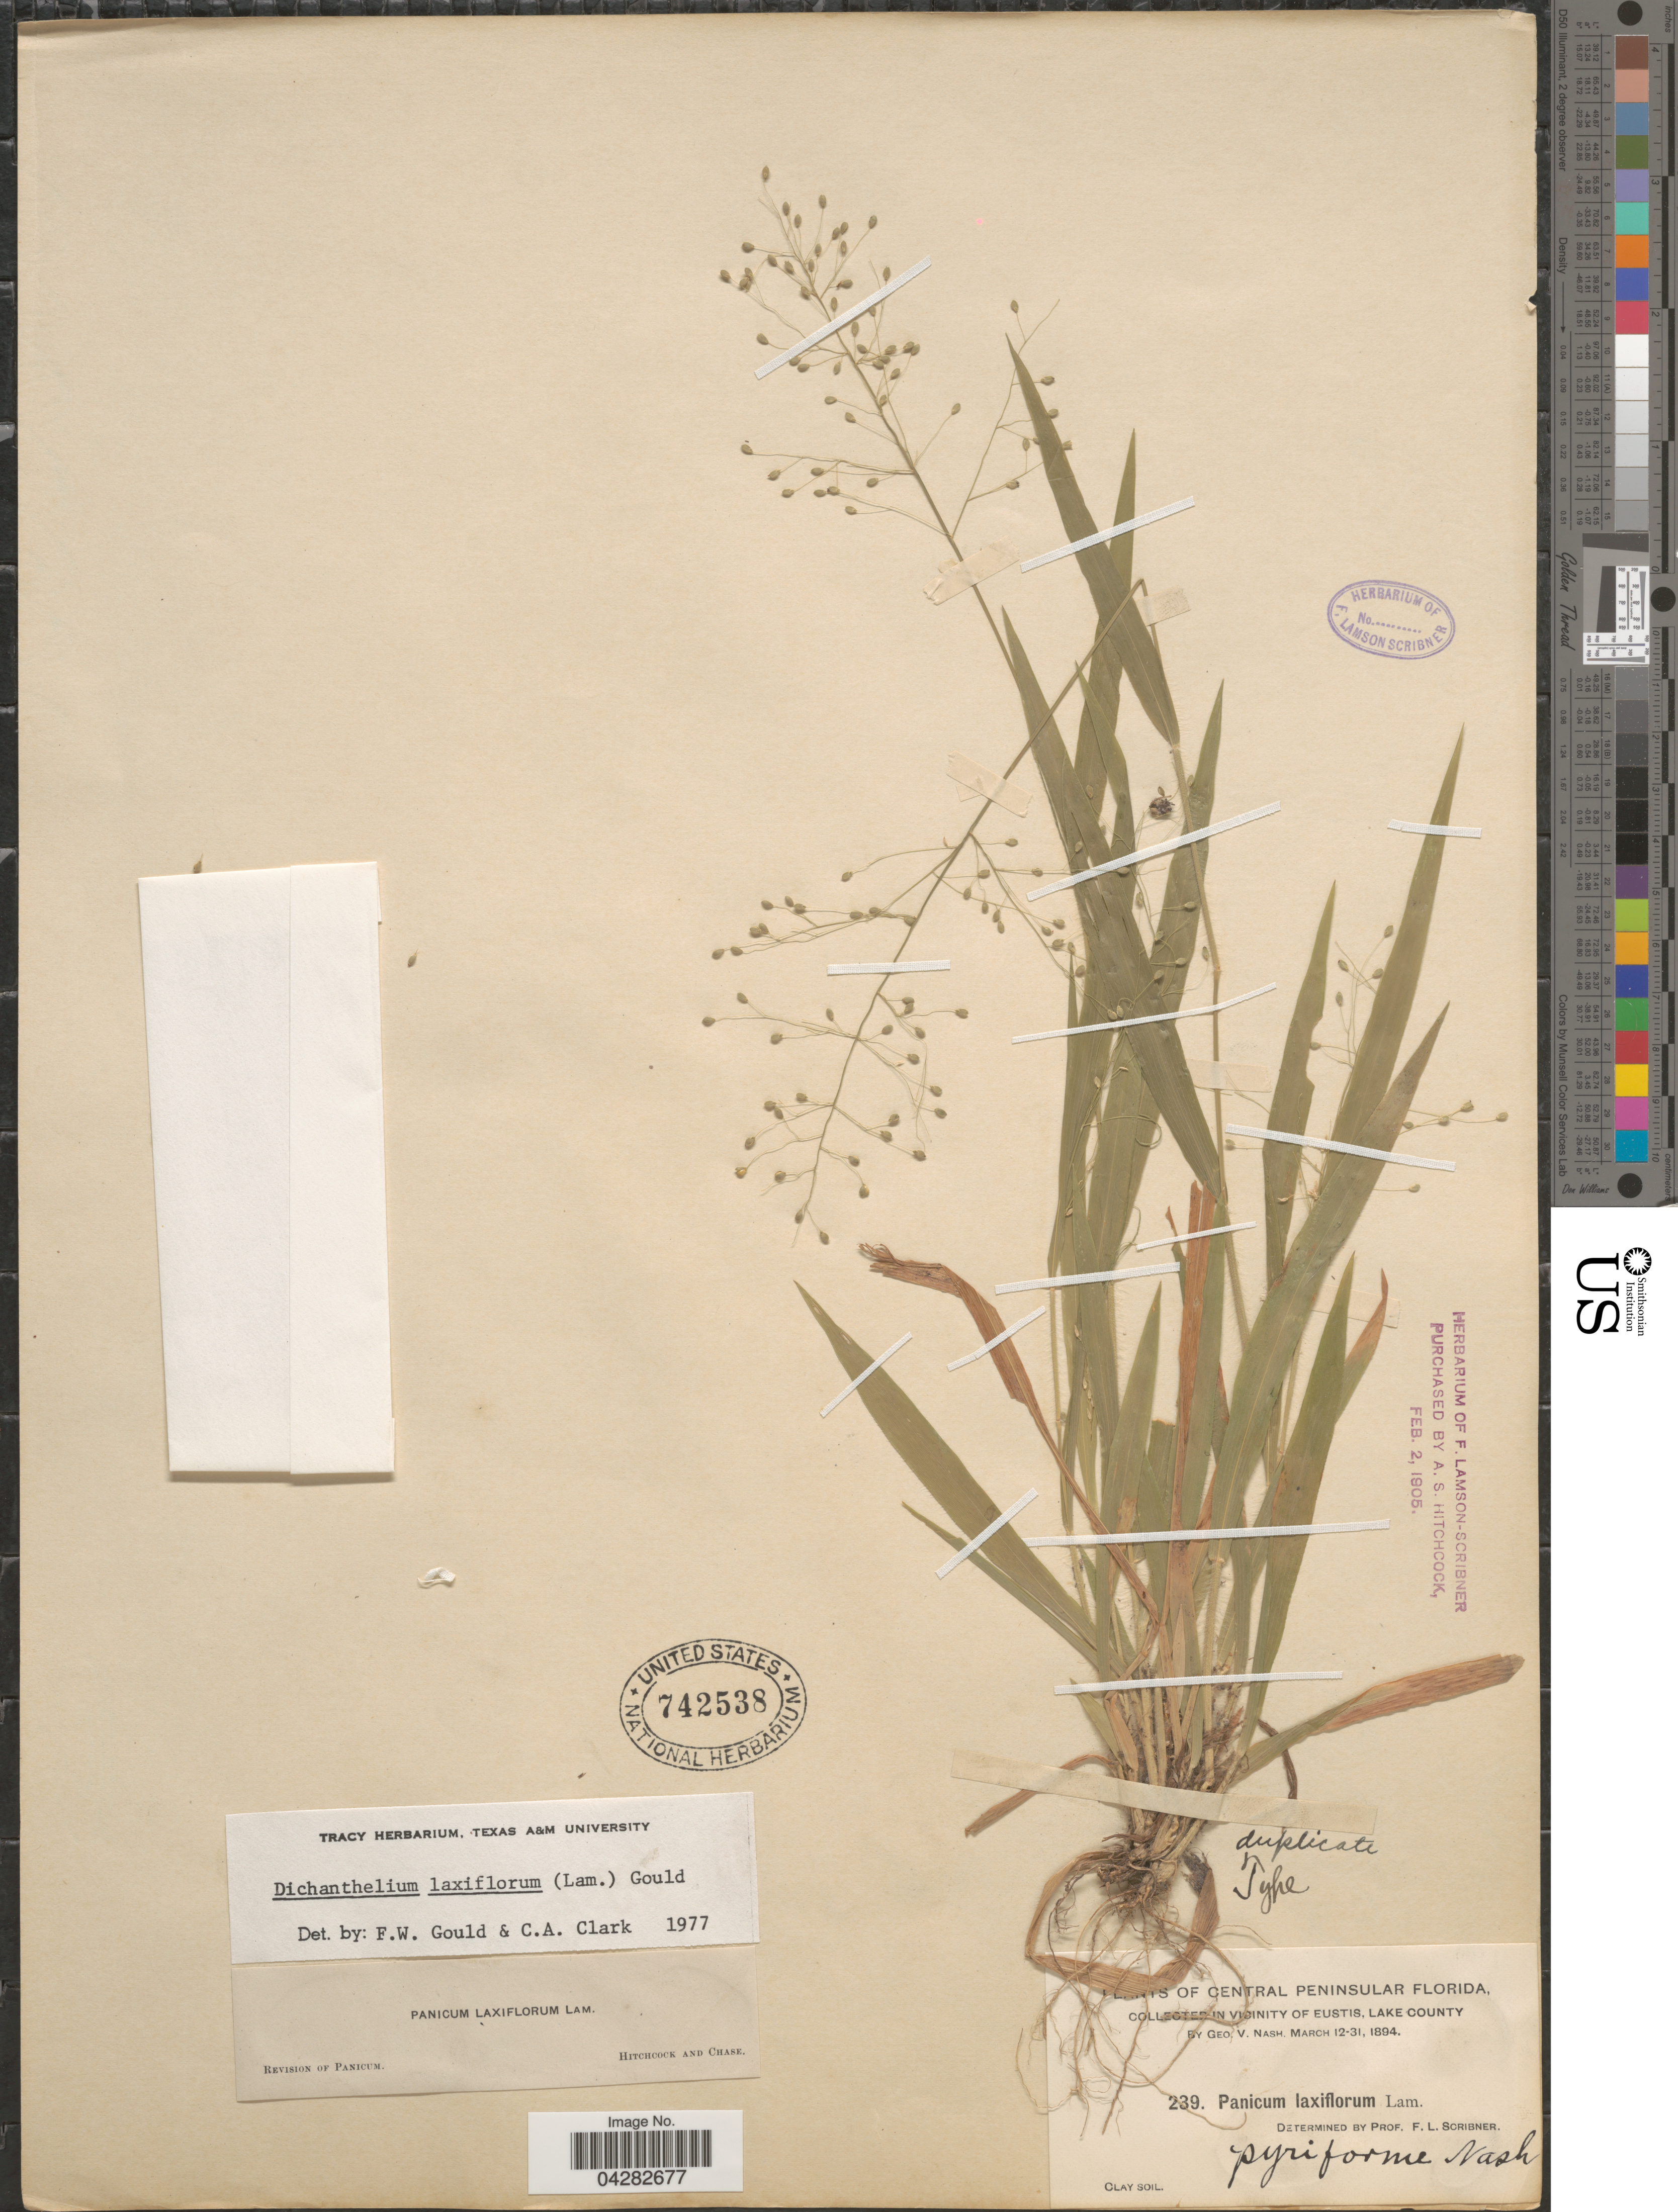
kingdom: Plantae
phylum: Tracheophyta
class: Liliopsida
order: Poales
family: Poaceae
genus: Dichanthelium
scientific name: Dichanthelium laxiflorum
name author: (Lam.) Gould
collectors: G. V. Nash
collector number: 239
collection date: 1894-03-12/1894-03-31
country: United States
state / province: Florida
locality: Central Peninsular Florida. In Vicinity of Eustis, Lake County.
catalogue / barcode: US 742538